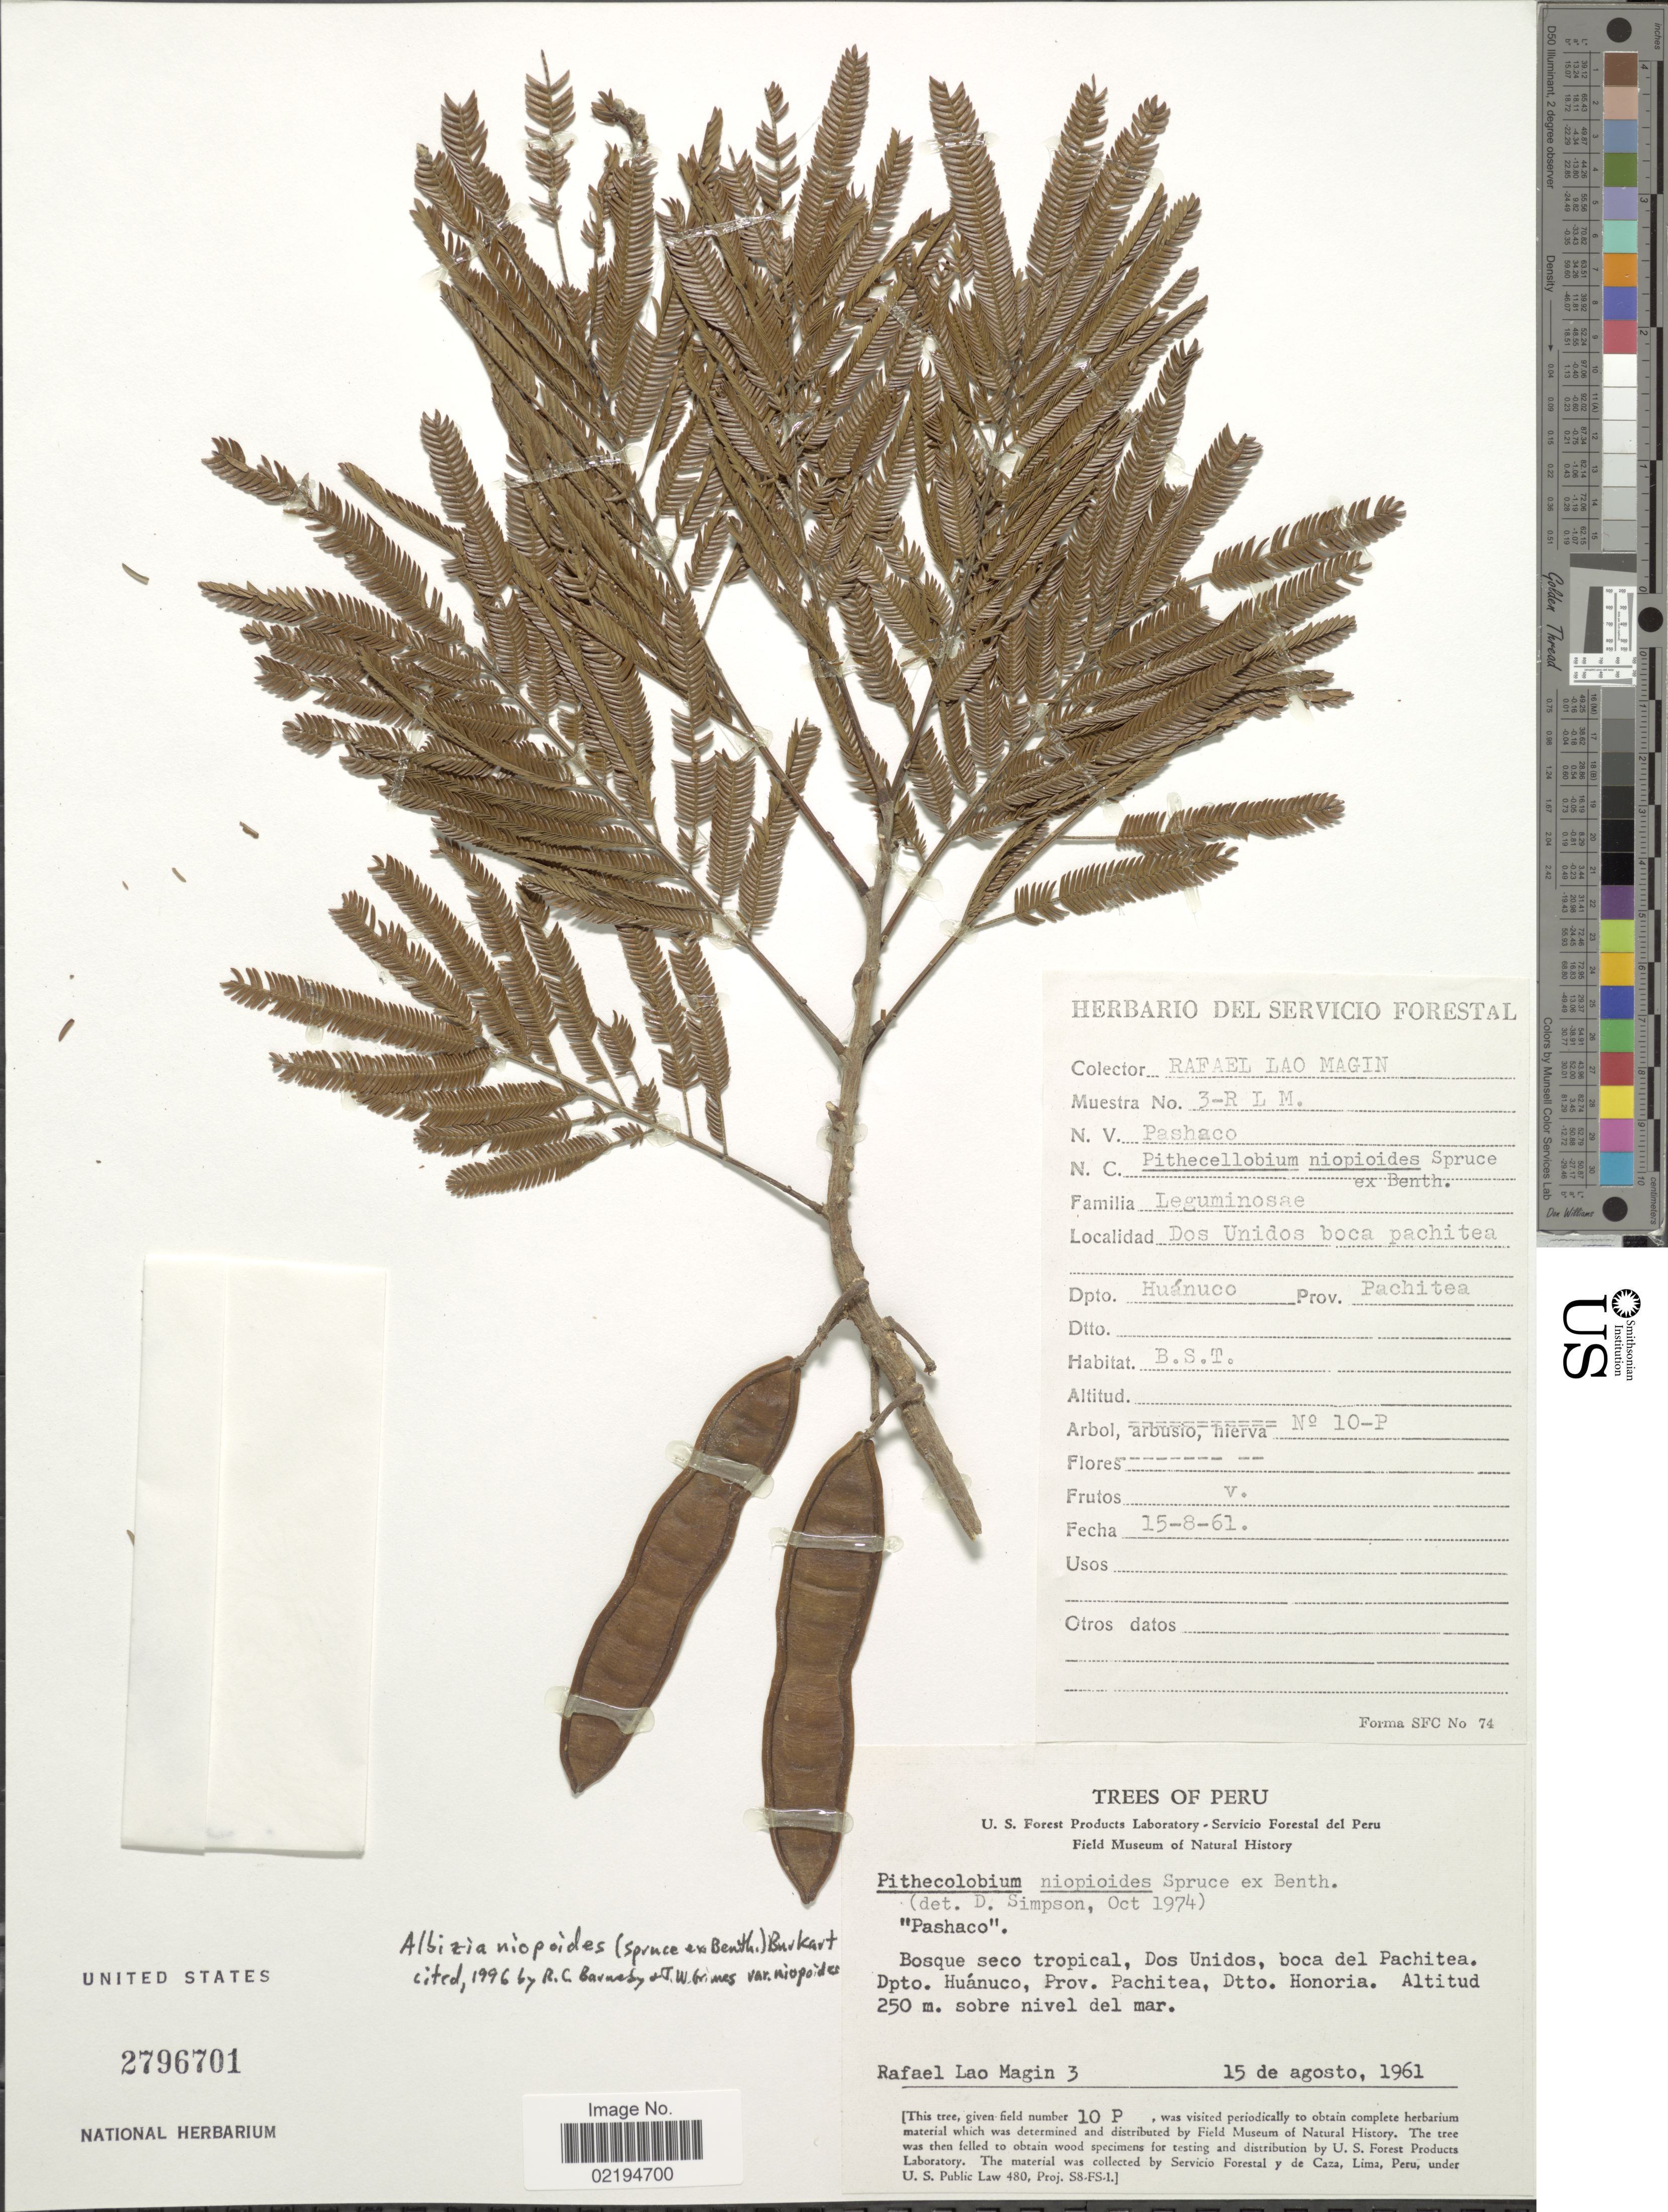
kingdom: Plantae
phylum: Tracheophyta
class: Magnoliopsida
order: Fabales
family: Fabaceae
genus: Pseudalbizzia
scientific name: Pseudalbizzia niopoides var. niopoides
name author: (Spruce ex Benth.) Koenen & Duno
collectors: R. L. Magin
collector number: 3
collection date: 1961-08-15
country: Peru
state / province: Huánuco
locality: Bosque muy humedo subtropical, Dos Unidos, boca del Pachitea, Prov. Pachitea, Dtto. Honoria.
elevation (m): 250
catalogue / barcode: US 2796701